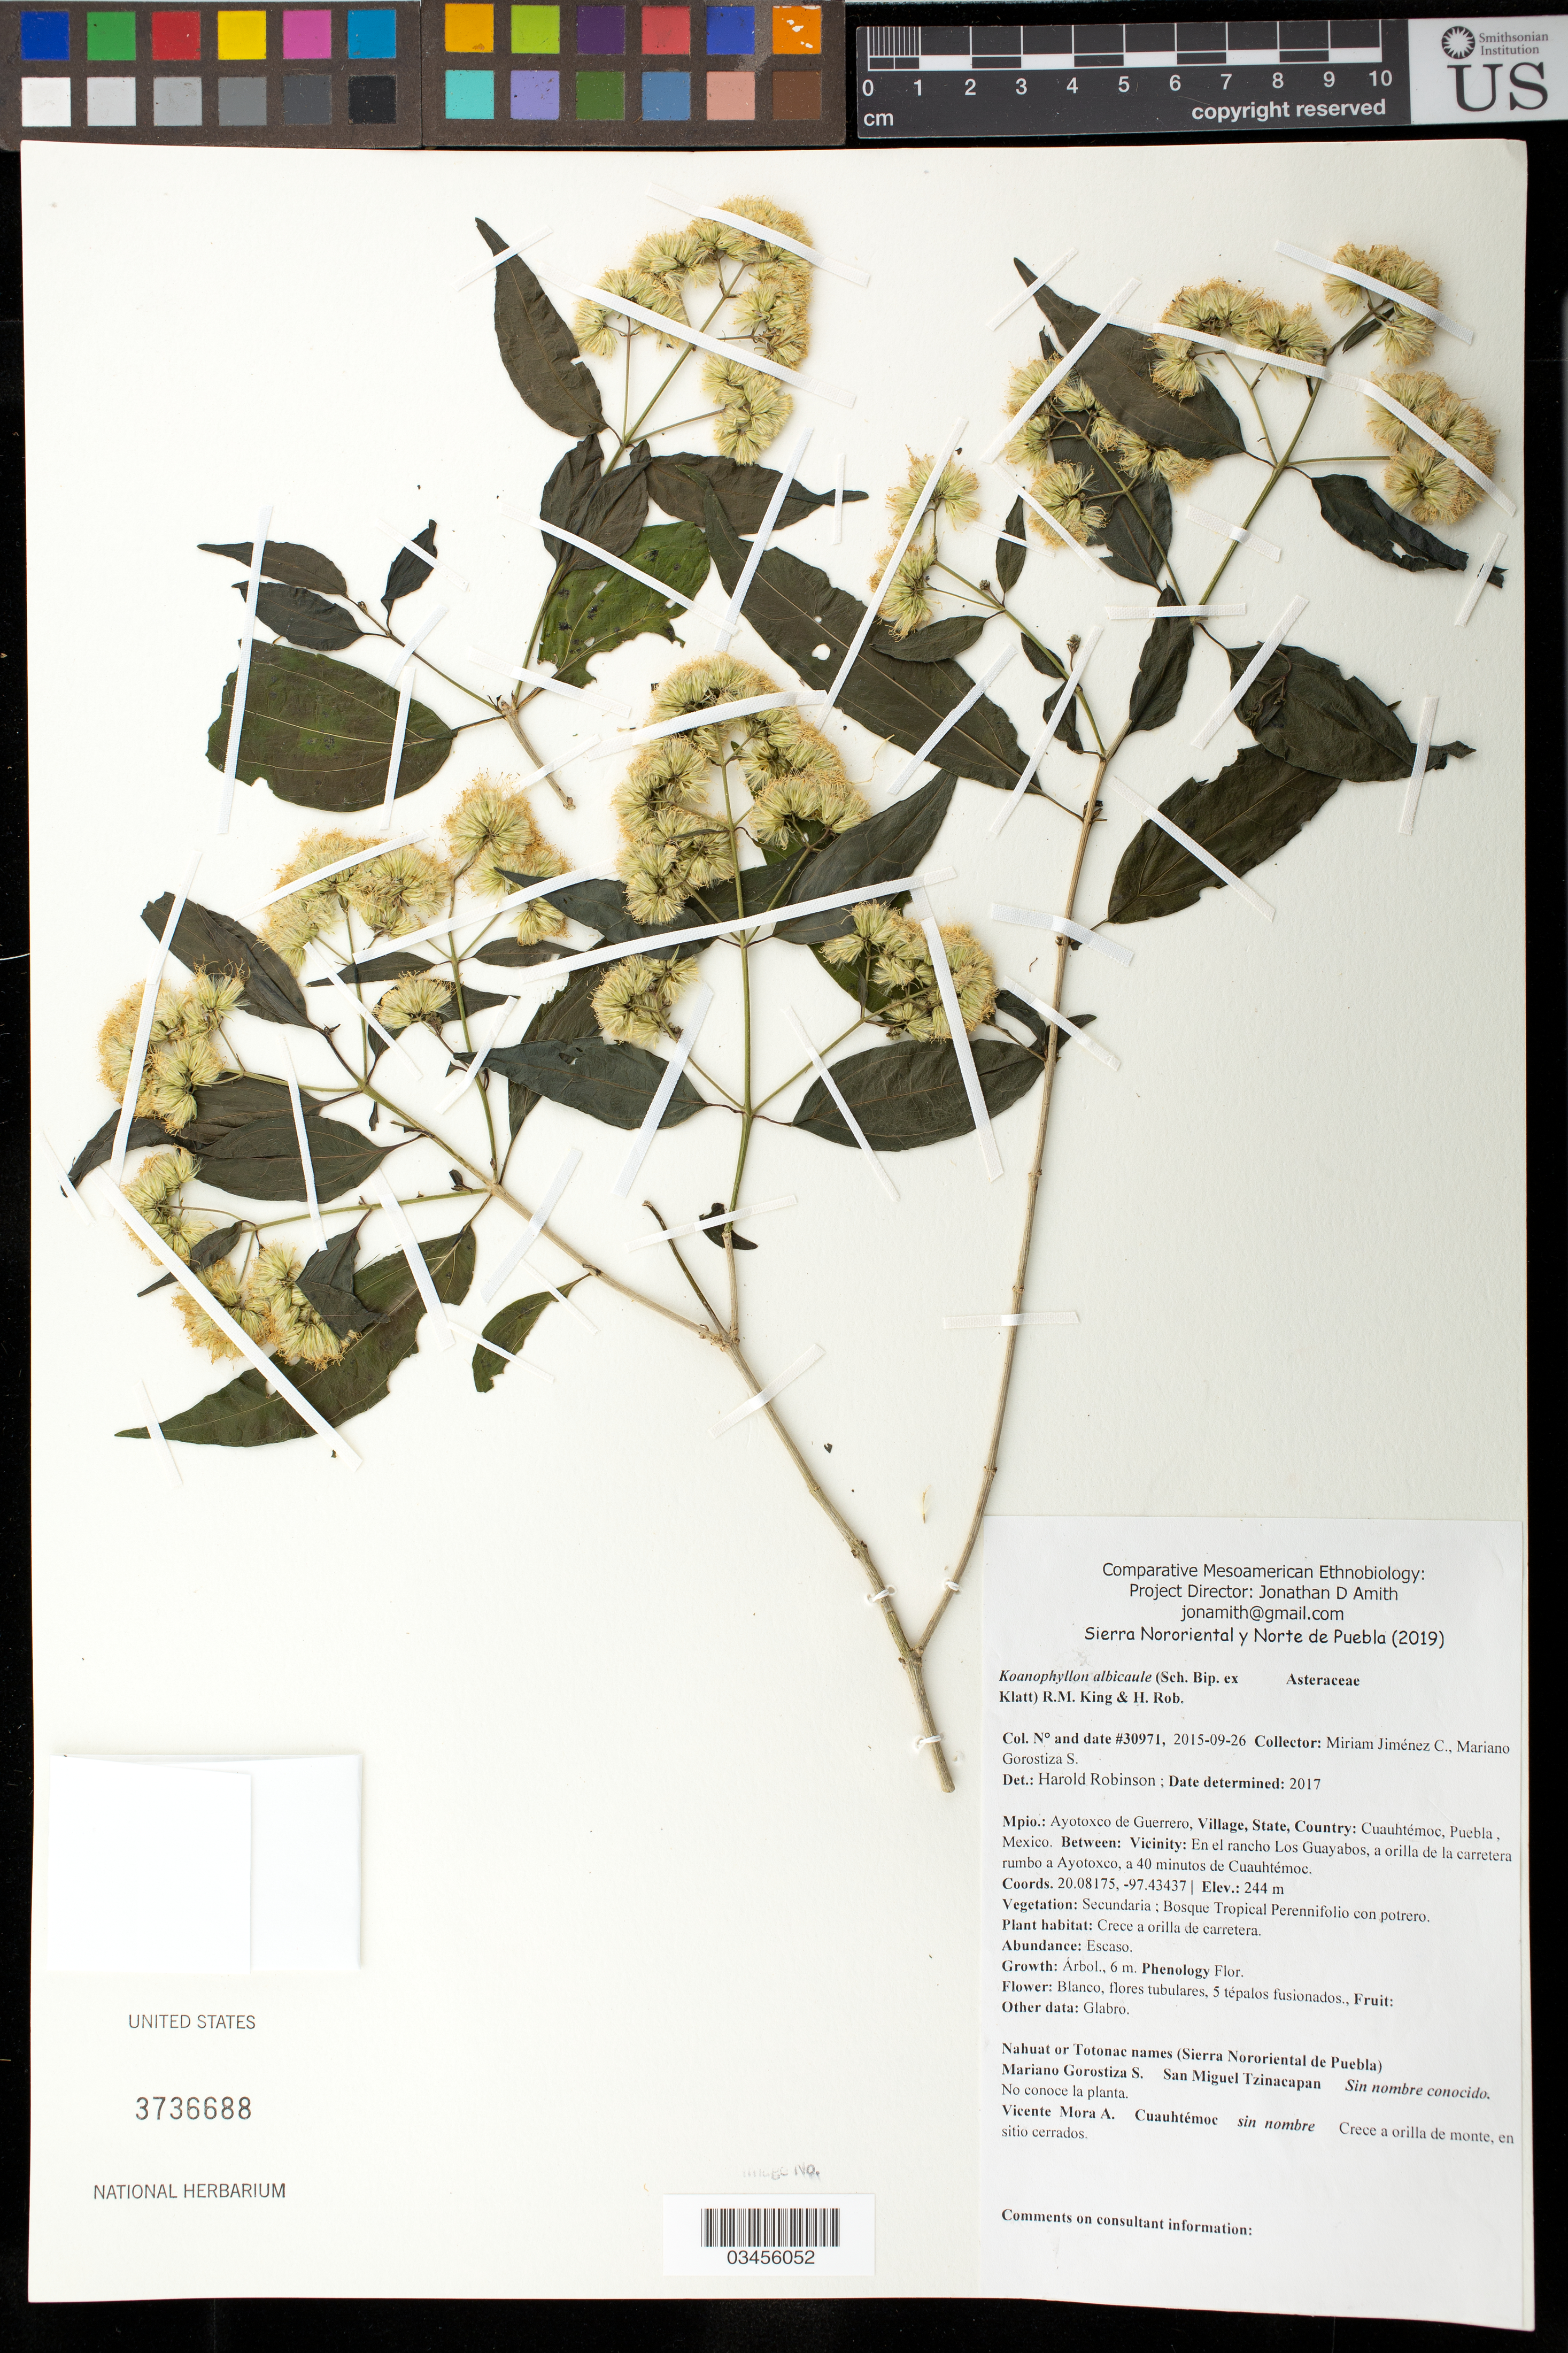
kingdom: Plantae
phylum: Tracheophyta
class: Magnoliopsida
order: Asterales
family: Asteraceae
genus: Koanophyllon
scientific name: Koanophyllon albicaule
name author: (Sch. Bip. ex Klatt) R.M. King & H. Rob.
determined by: Robinson, Harold E., (US)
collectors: M. Jiménez Chimil & M. Gorostiza S.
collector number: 30971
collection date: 2015-09-26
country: México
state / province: Puebla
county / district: Ayotoxco de Guerrero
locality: PUEBLO: Cuauhtémoc; LOCALIDAD EXACTA: En el Rancho Los Guayabos, a orilla de la carretera rumbo a Ayotoxco, a 40 minutos de Cuauhtémoc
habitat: Bosque tropical perennifolio con potrero | A orilla de carretera.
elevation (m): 244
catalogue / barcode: US 3736688